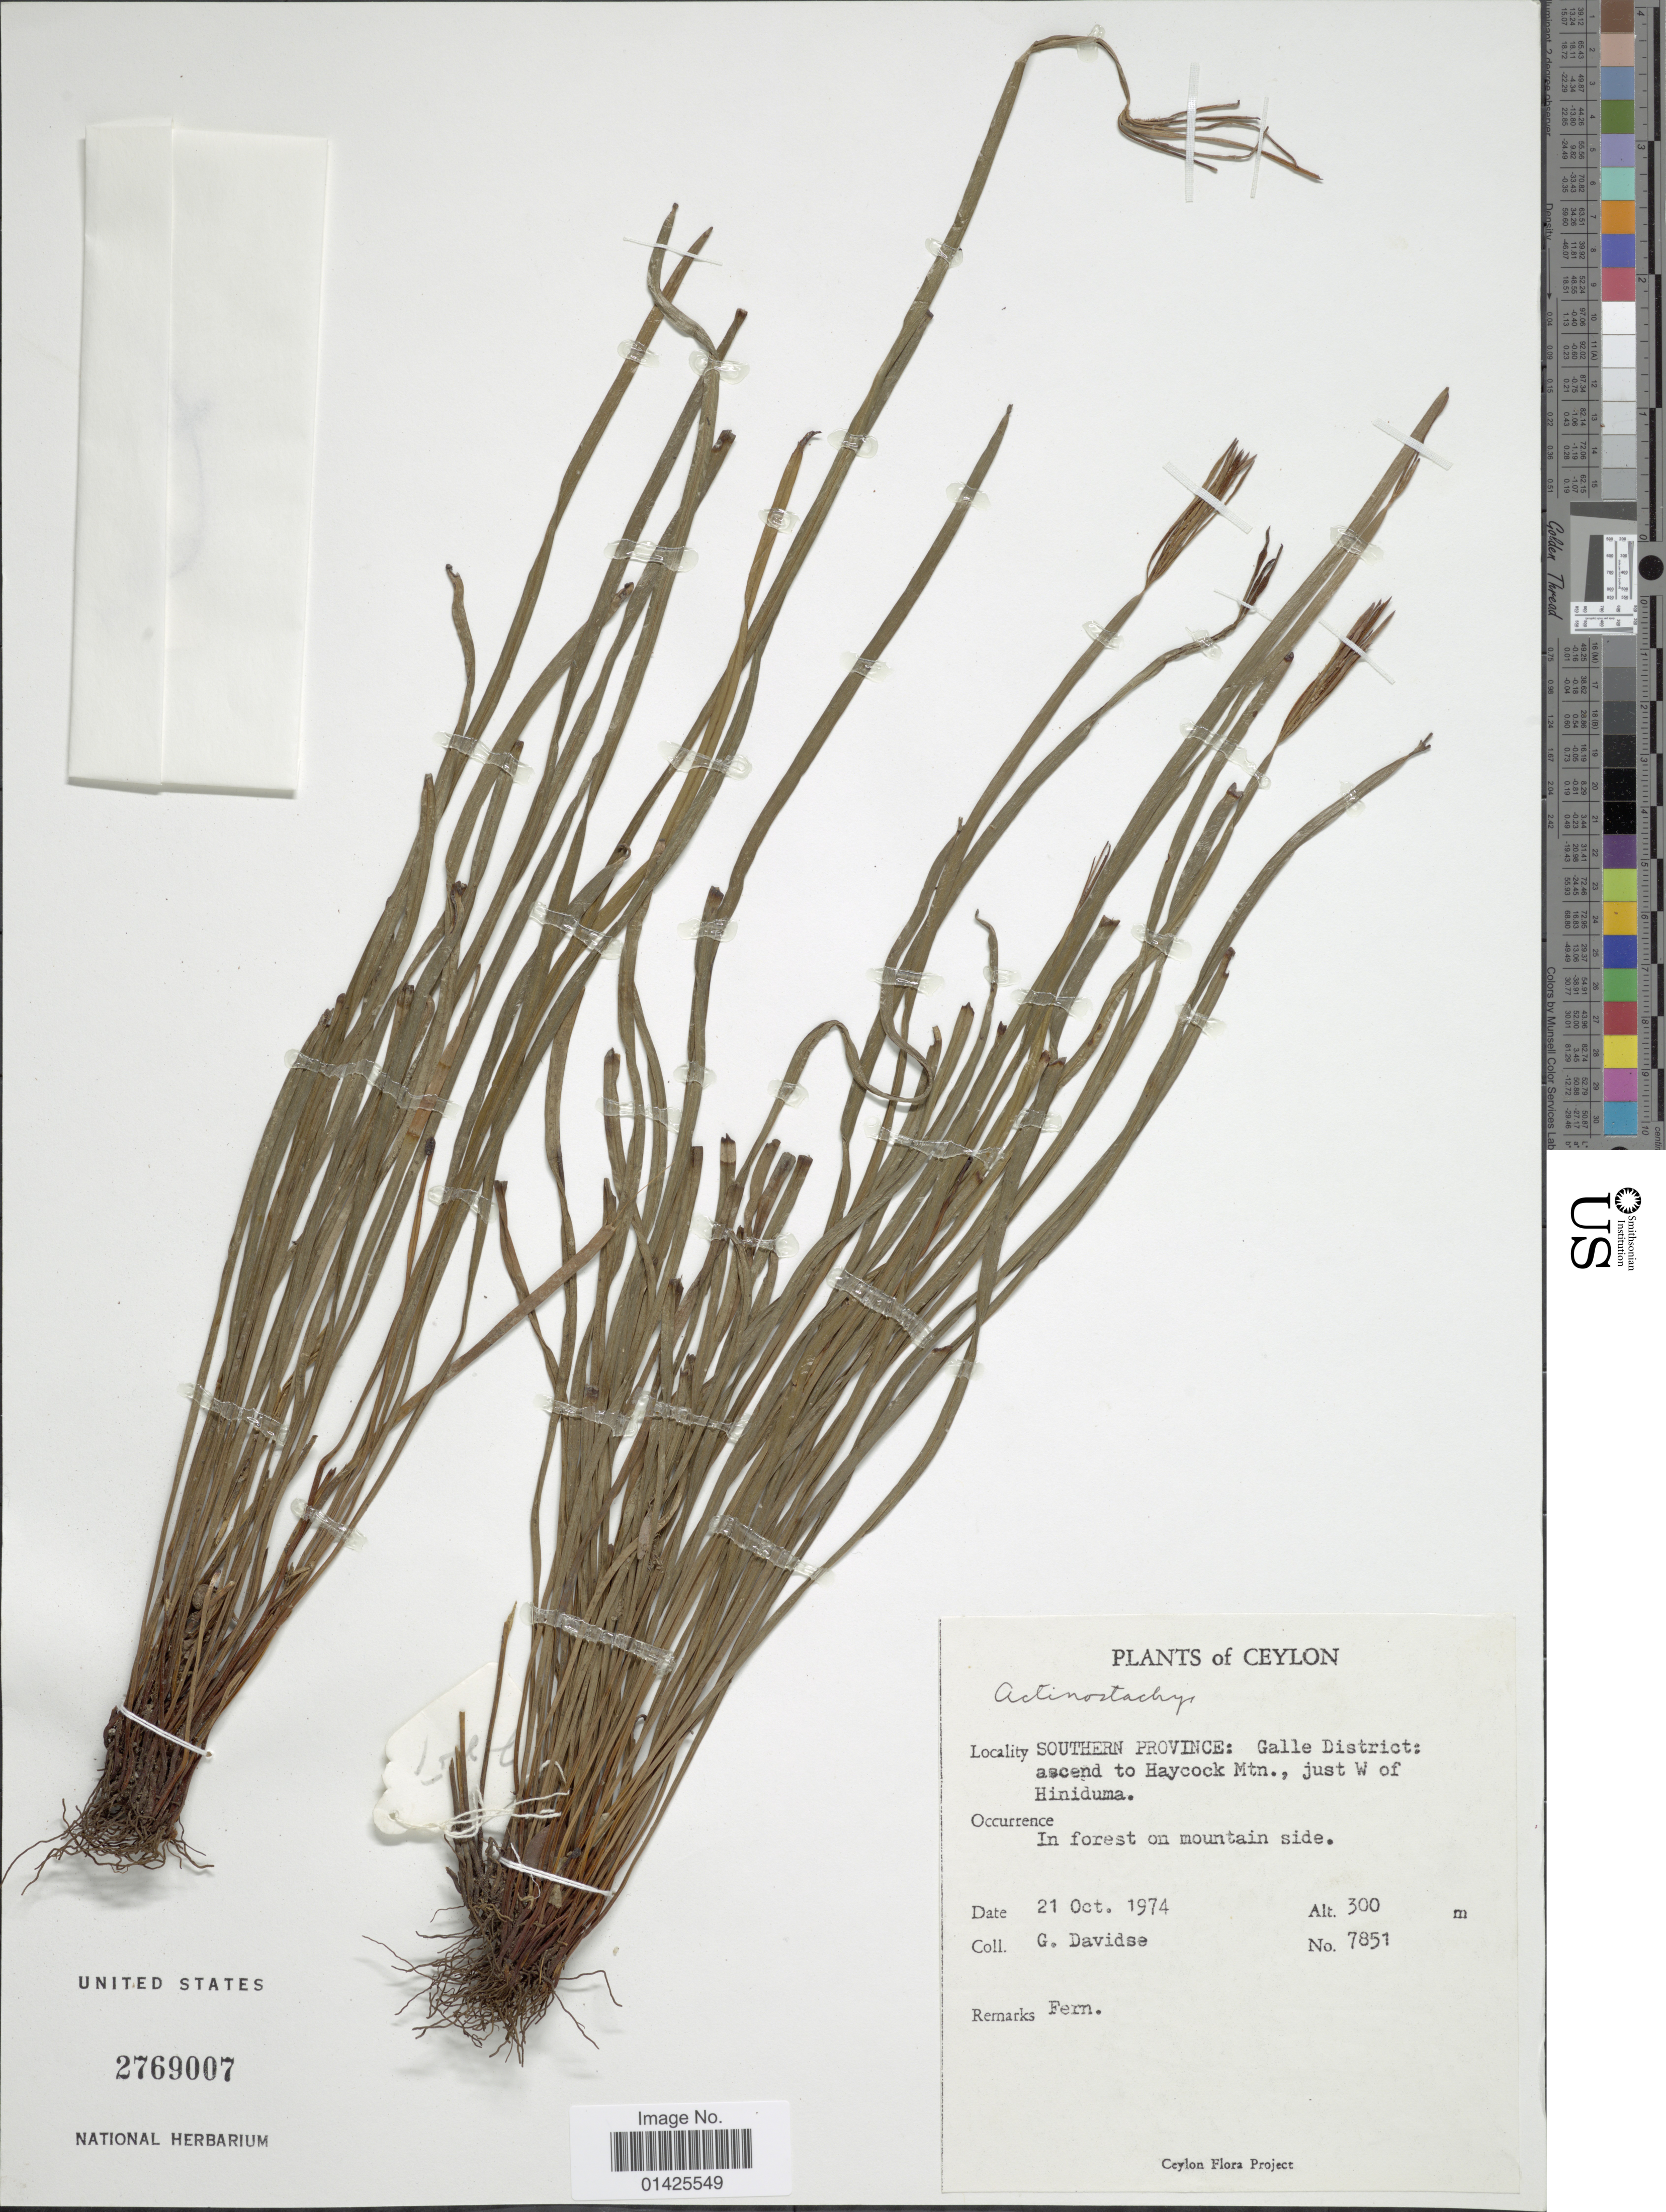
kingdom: Plantae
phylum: Tracheophyta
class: Polypodiopsida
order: Schizaeales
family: Schizaeaceae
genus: Actinostachys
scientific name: Actinostachys digitata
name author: (L.) Wall.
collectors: G. Davidse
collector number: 7851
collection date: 1974-10-21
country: Sri Lanka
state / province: Southern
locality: Plants of Ceylon, Southern Province: Galle District: ascend to Haycock Mtn. just W of Hiniduma.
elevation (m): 300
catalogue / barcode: US 2769007